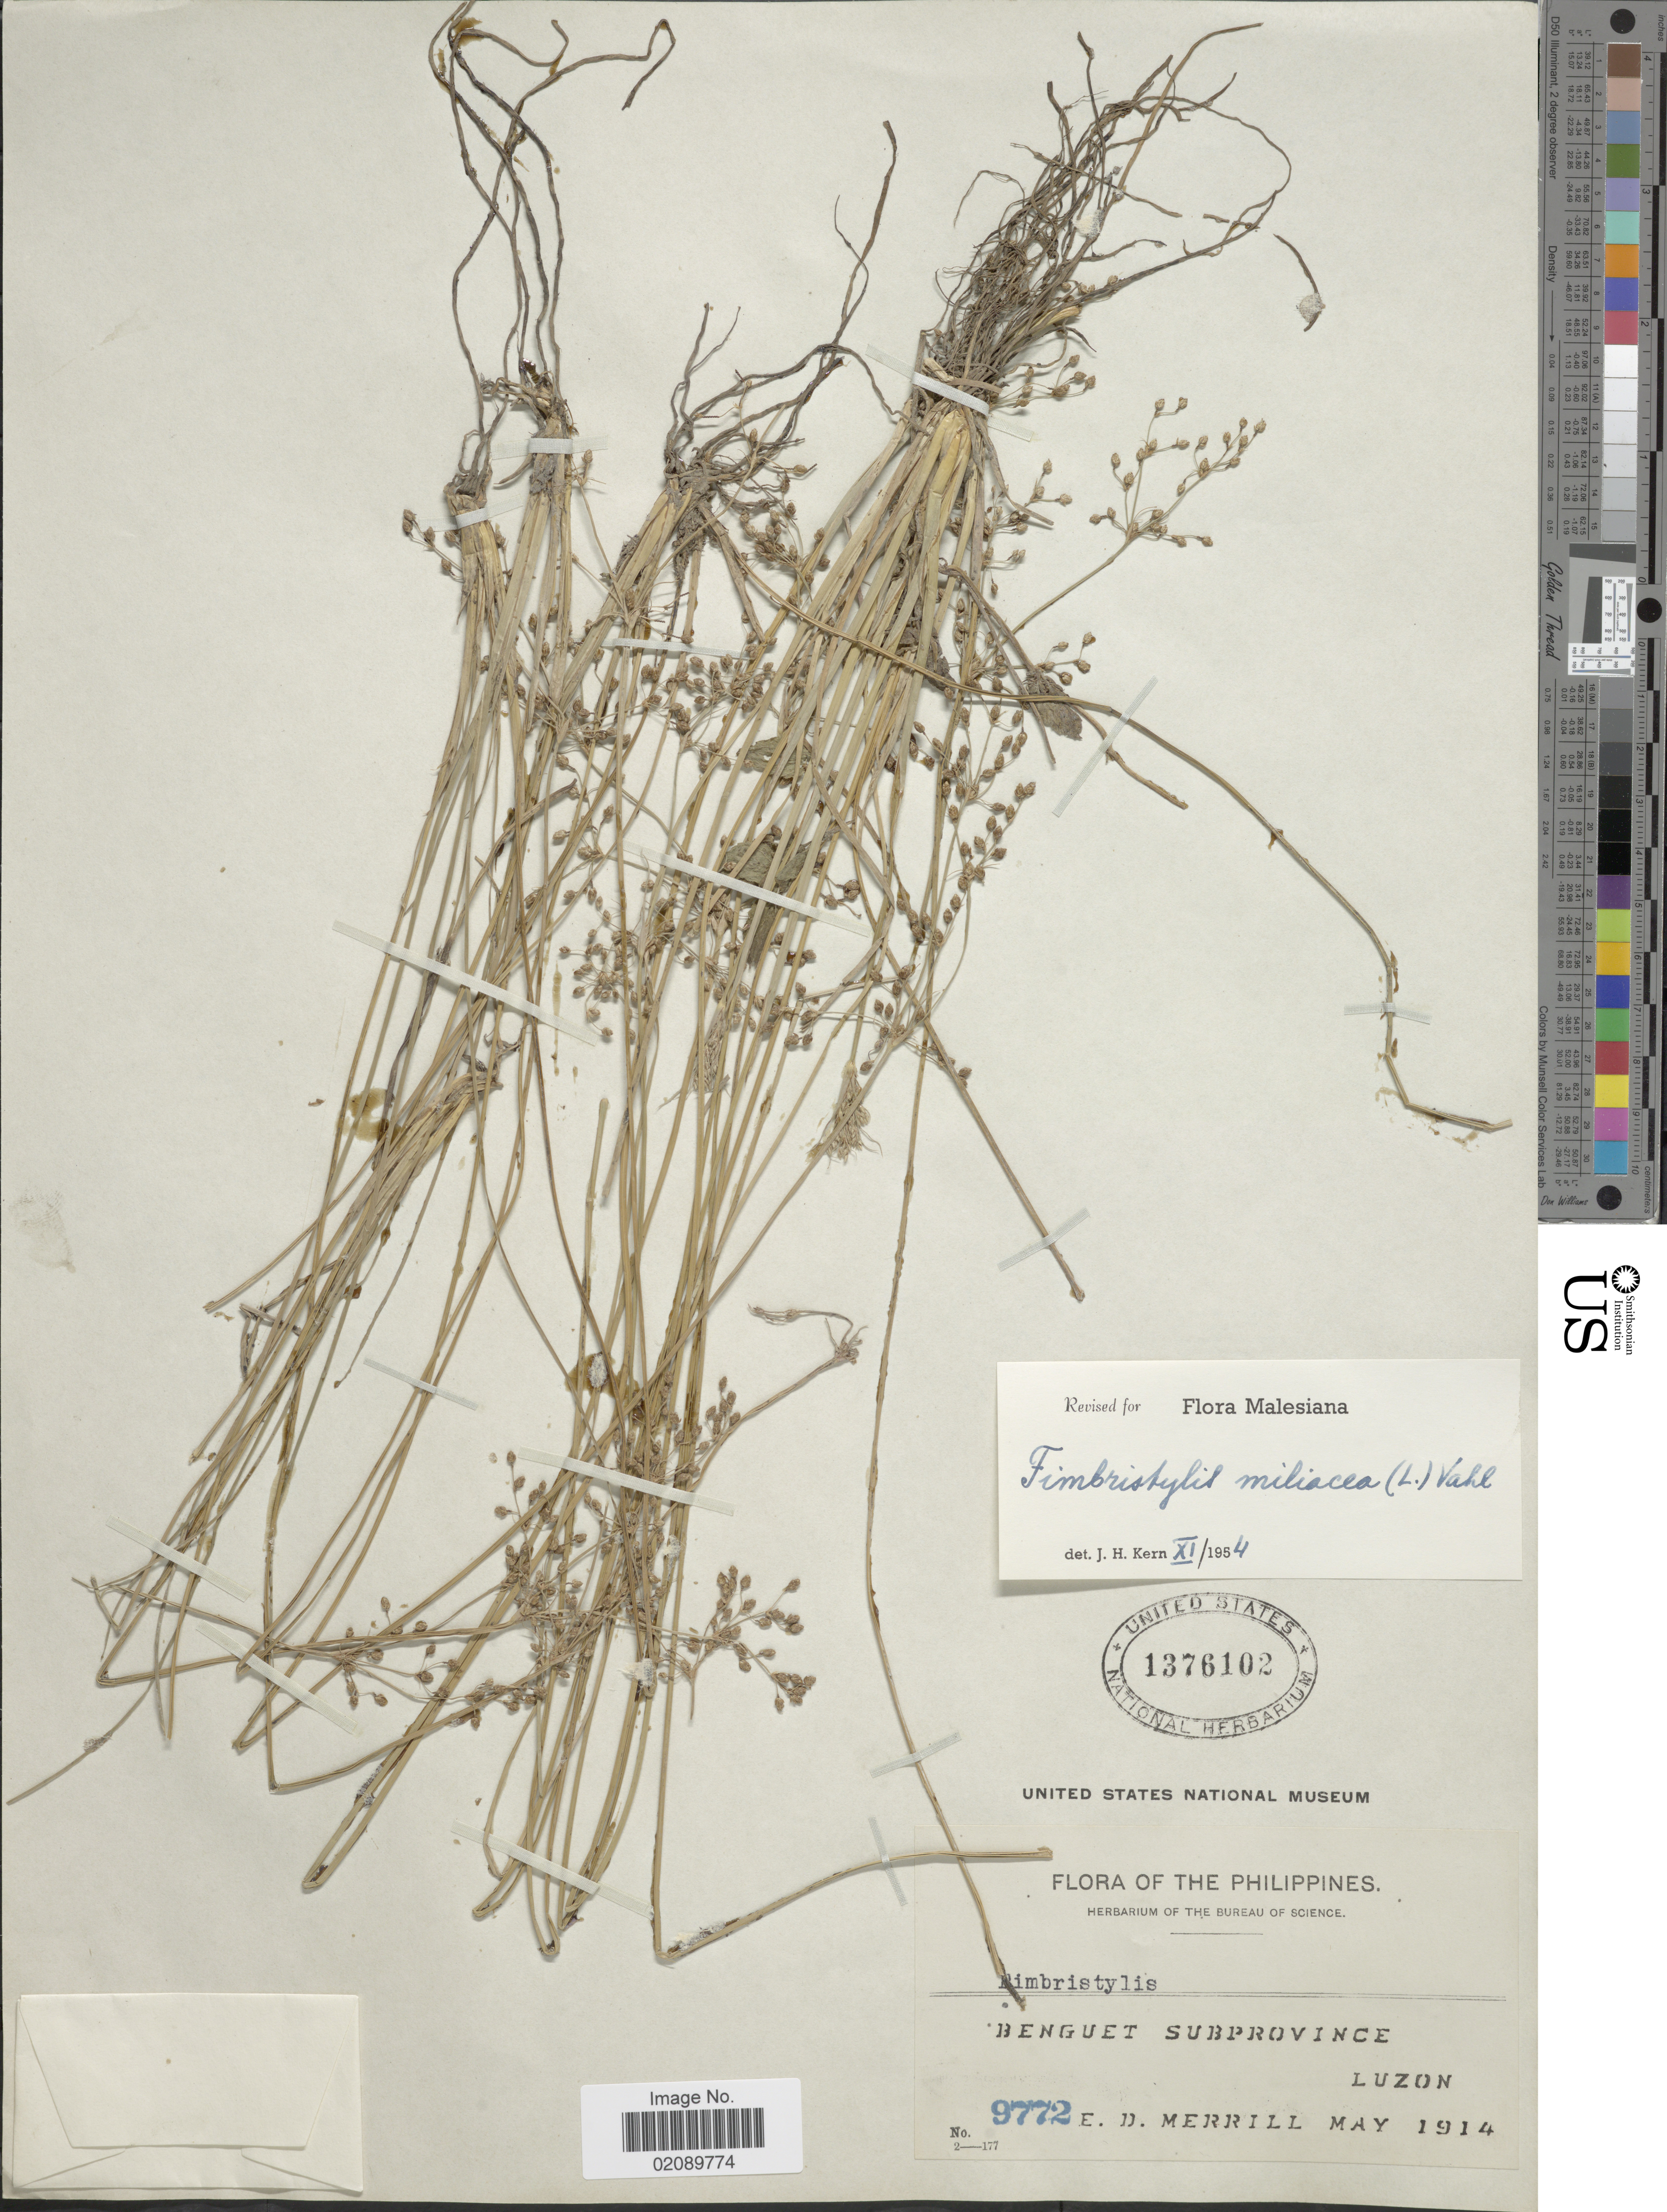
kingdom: Plantae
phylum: Tracheophyta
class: Liliopsida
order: Poales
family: Cyperaceae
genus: Fimbristylis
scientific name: Fimbristylis littoralis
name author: Gaudich.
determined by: Strong, M. T., (US), Smithsonian Institution - National Museum of Natural History (UNITED STATES)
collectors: E. D. Merrill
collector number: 9772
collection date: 1914-05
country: Philippines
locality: Benguet Subprovince, Luzon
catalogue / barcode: US 1376102